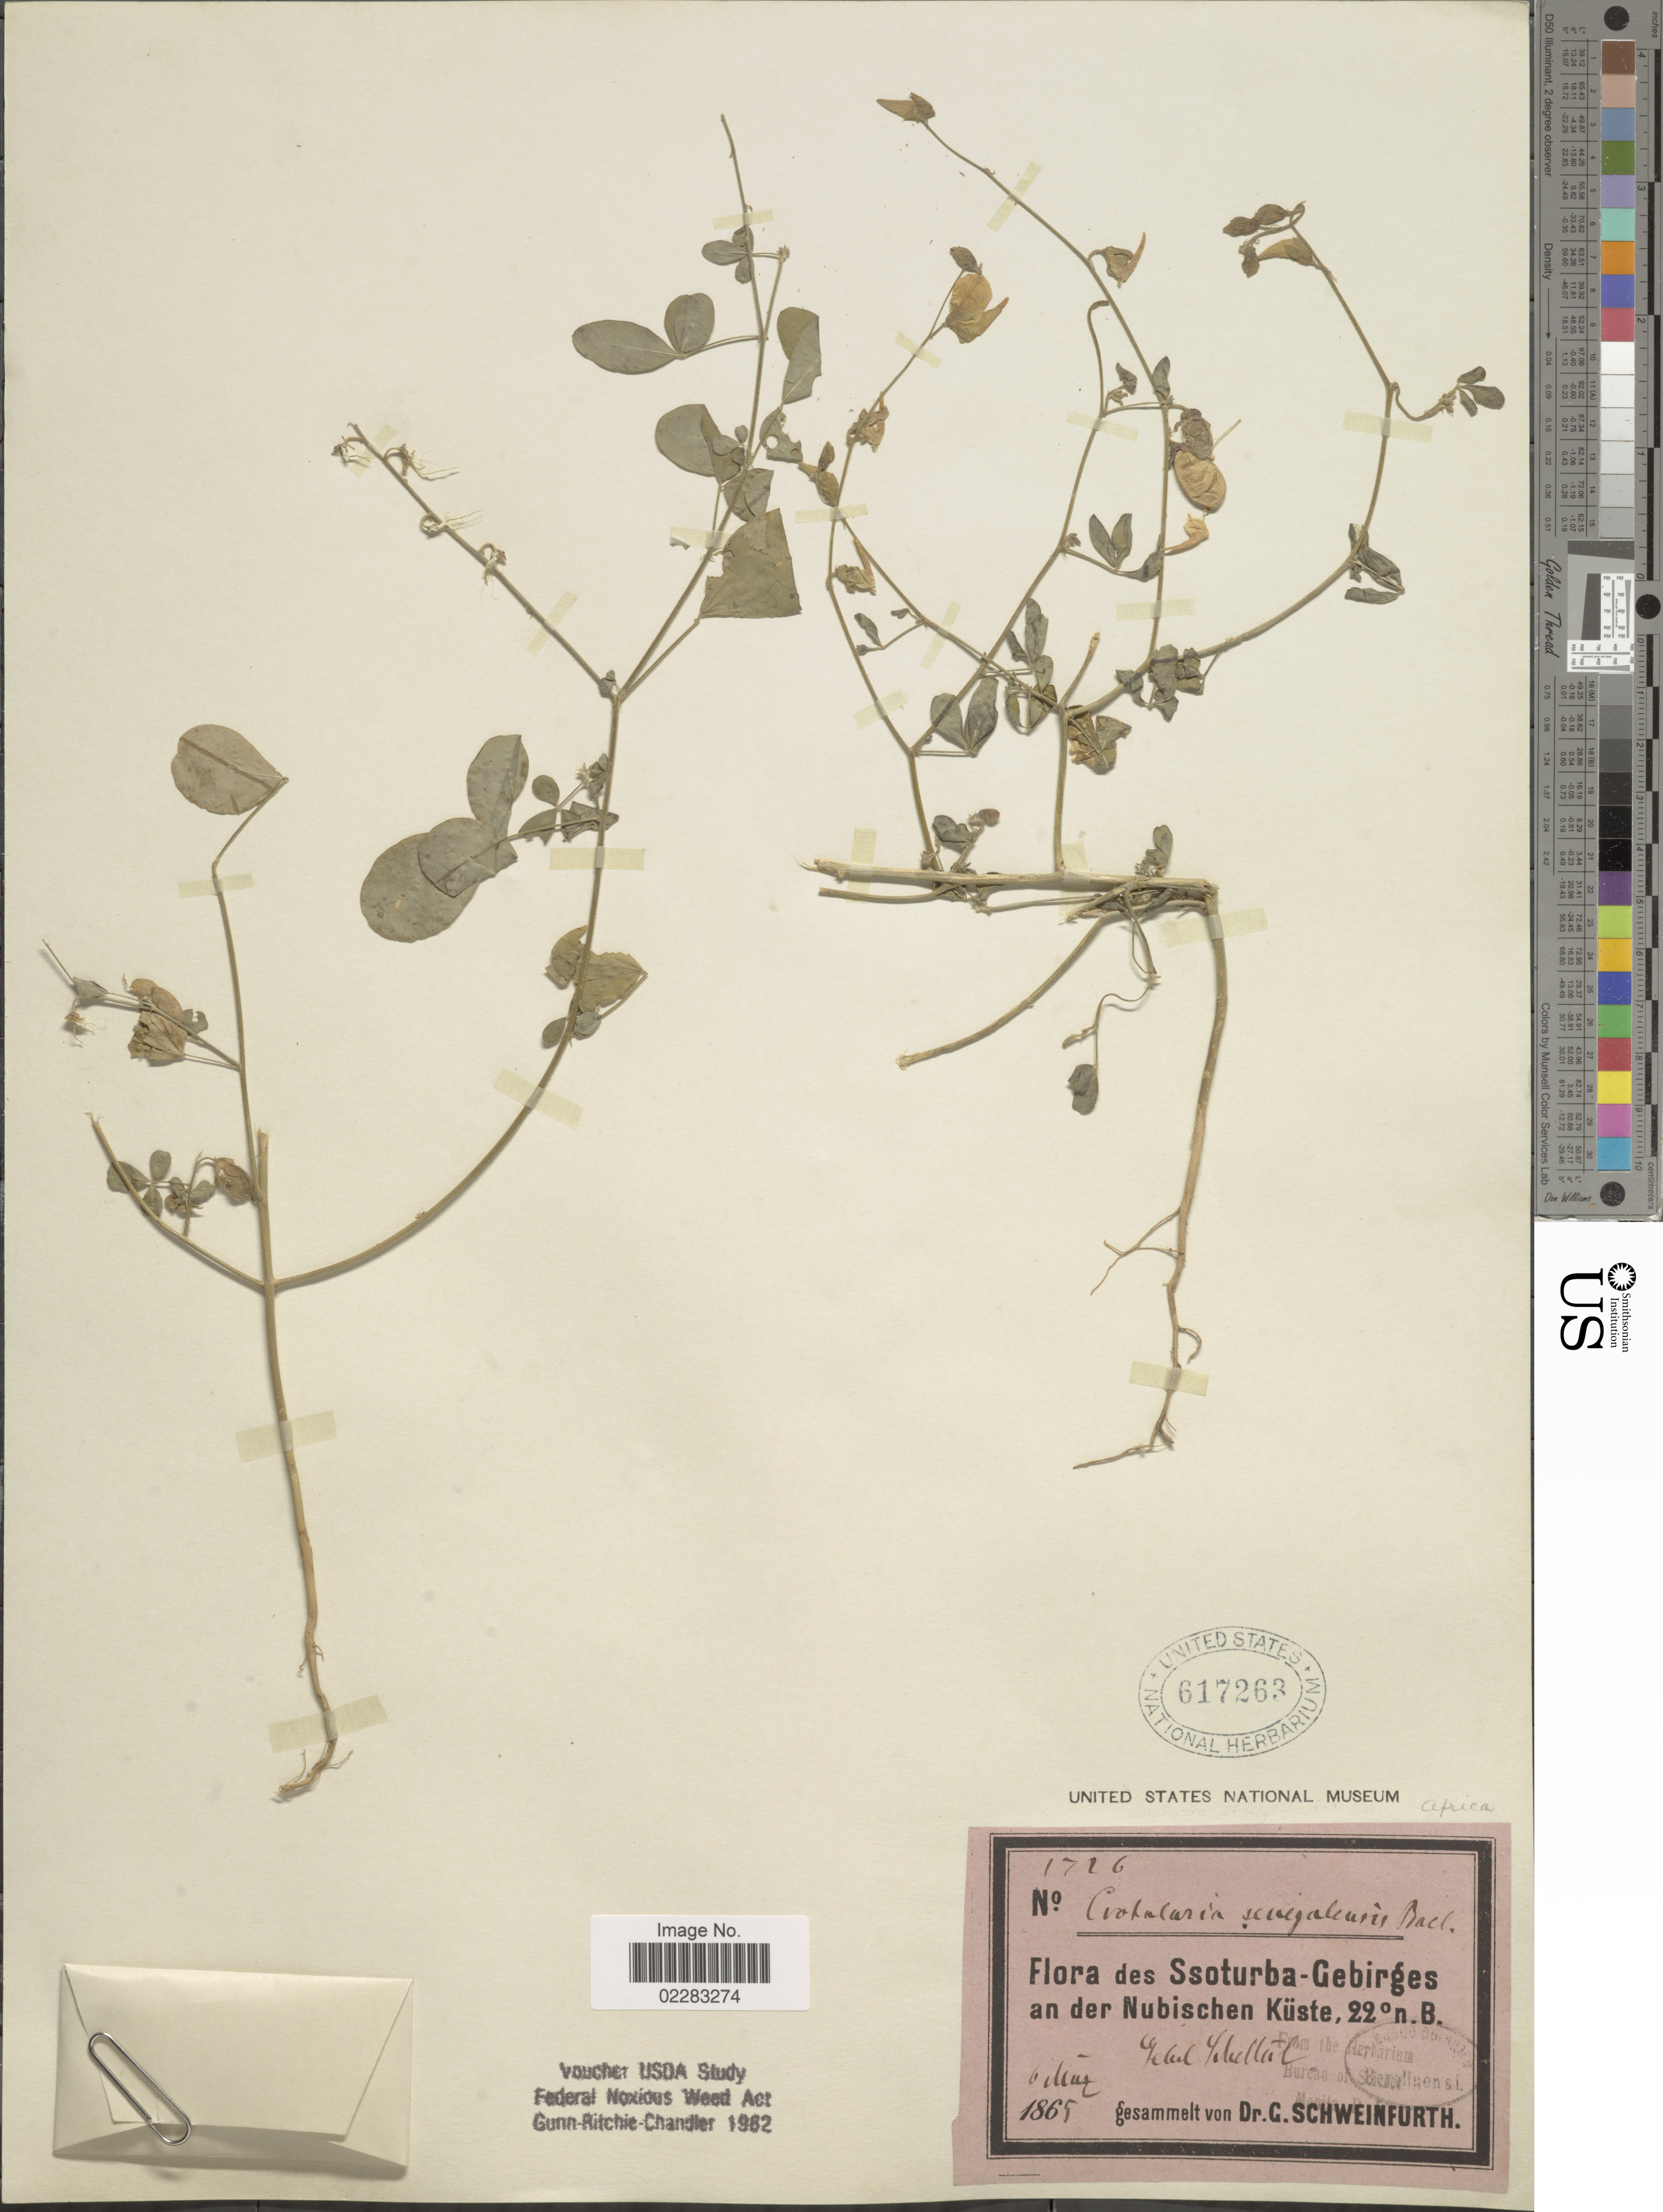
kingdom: Plantae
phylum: Tracheophyta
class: Magnoliopsida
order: Fabales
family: Fabaceae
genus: Crotalaria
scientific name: Crotalaria senegalensis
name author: (Pers.) DC.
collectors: C. Schweinfurth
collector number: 1716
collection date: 1865-03-06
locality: Ssoturba-Gebirges an der Nubischen Küste, [illegible text]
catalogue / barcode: US 617263